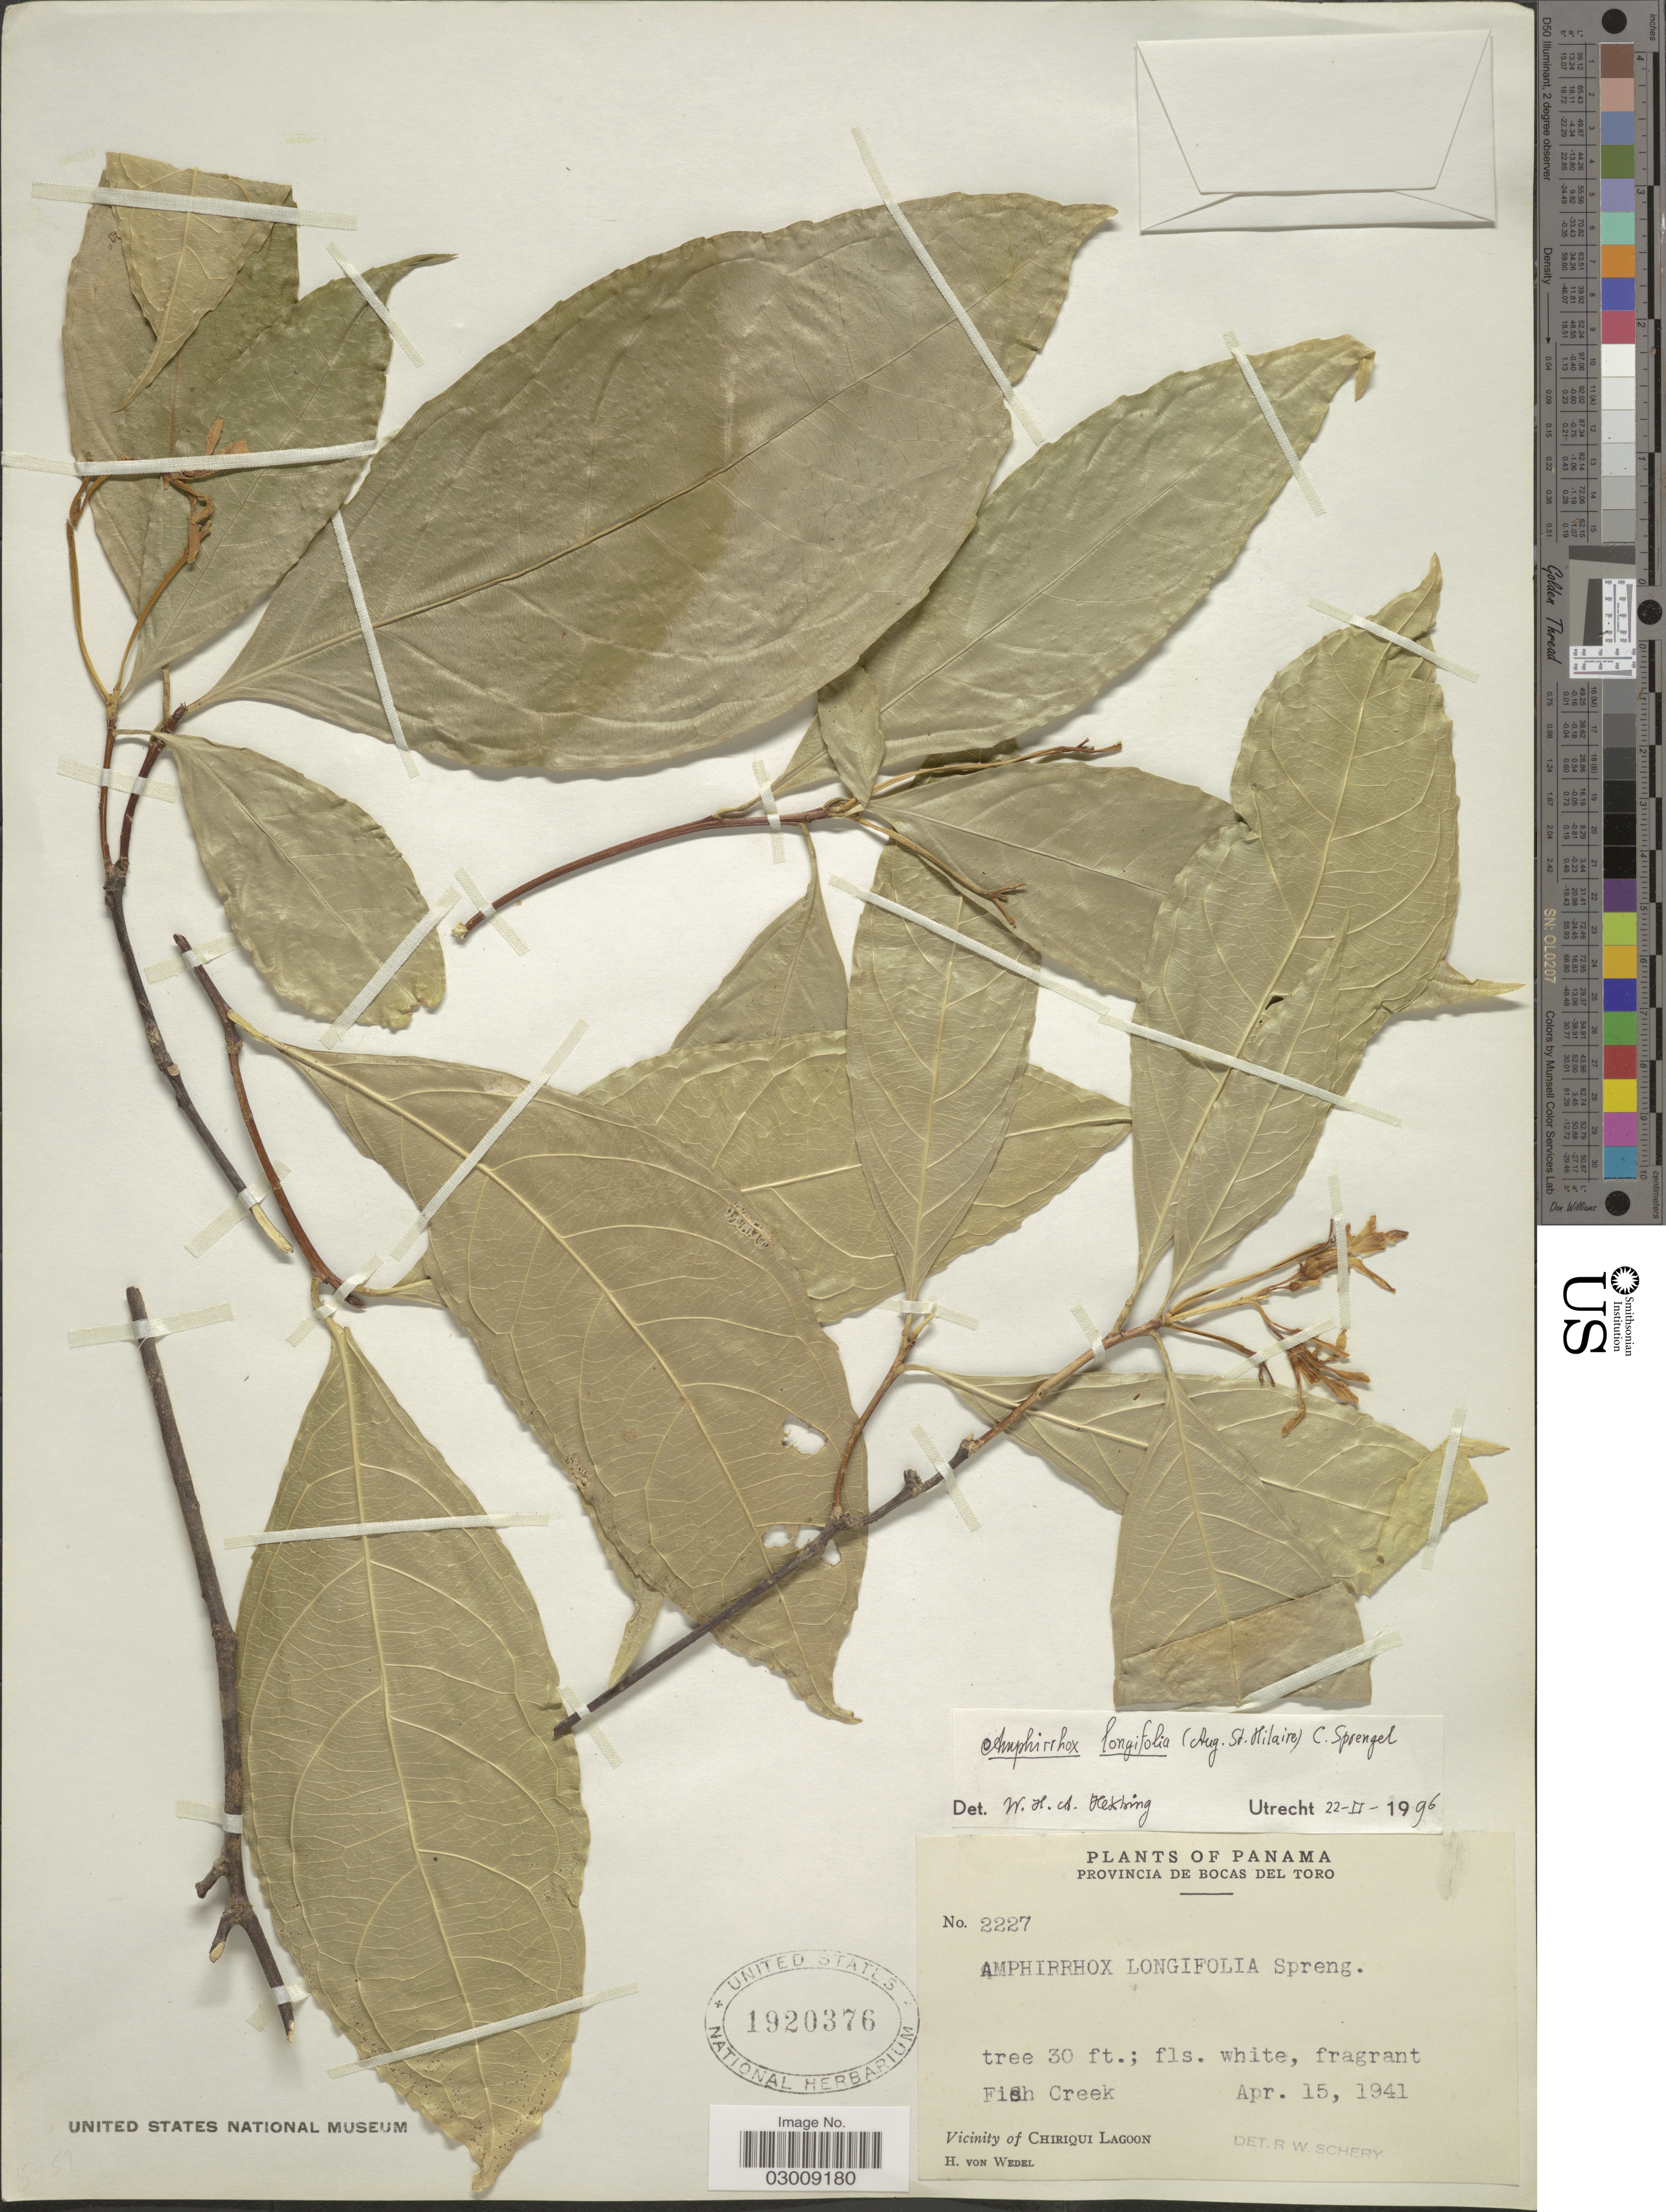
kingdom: Plantae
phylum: Tracheophyta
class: Magnoliopsida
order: Malpighiales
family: Violaceae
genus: Amphirrhox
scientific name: Amphirrhox longifolia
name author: (A. St.-Hil.) Spreng.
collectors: H. von Wedel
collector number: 2227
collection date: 1941-04-15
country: Panama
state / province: Bocas del Toro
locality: Fish Creek. Vicinity of Chiriqui Lagoon.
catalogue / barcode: US 1920376